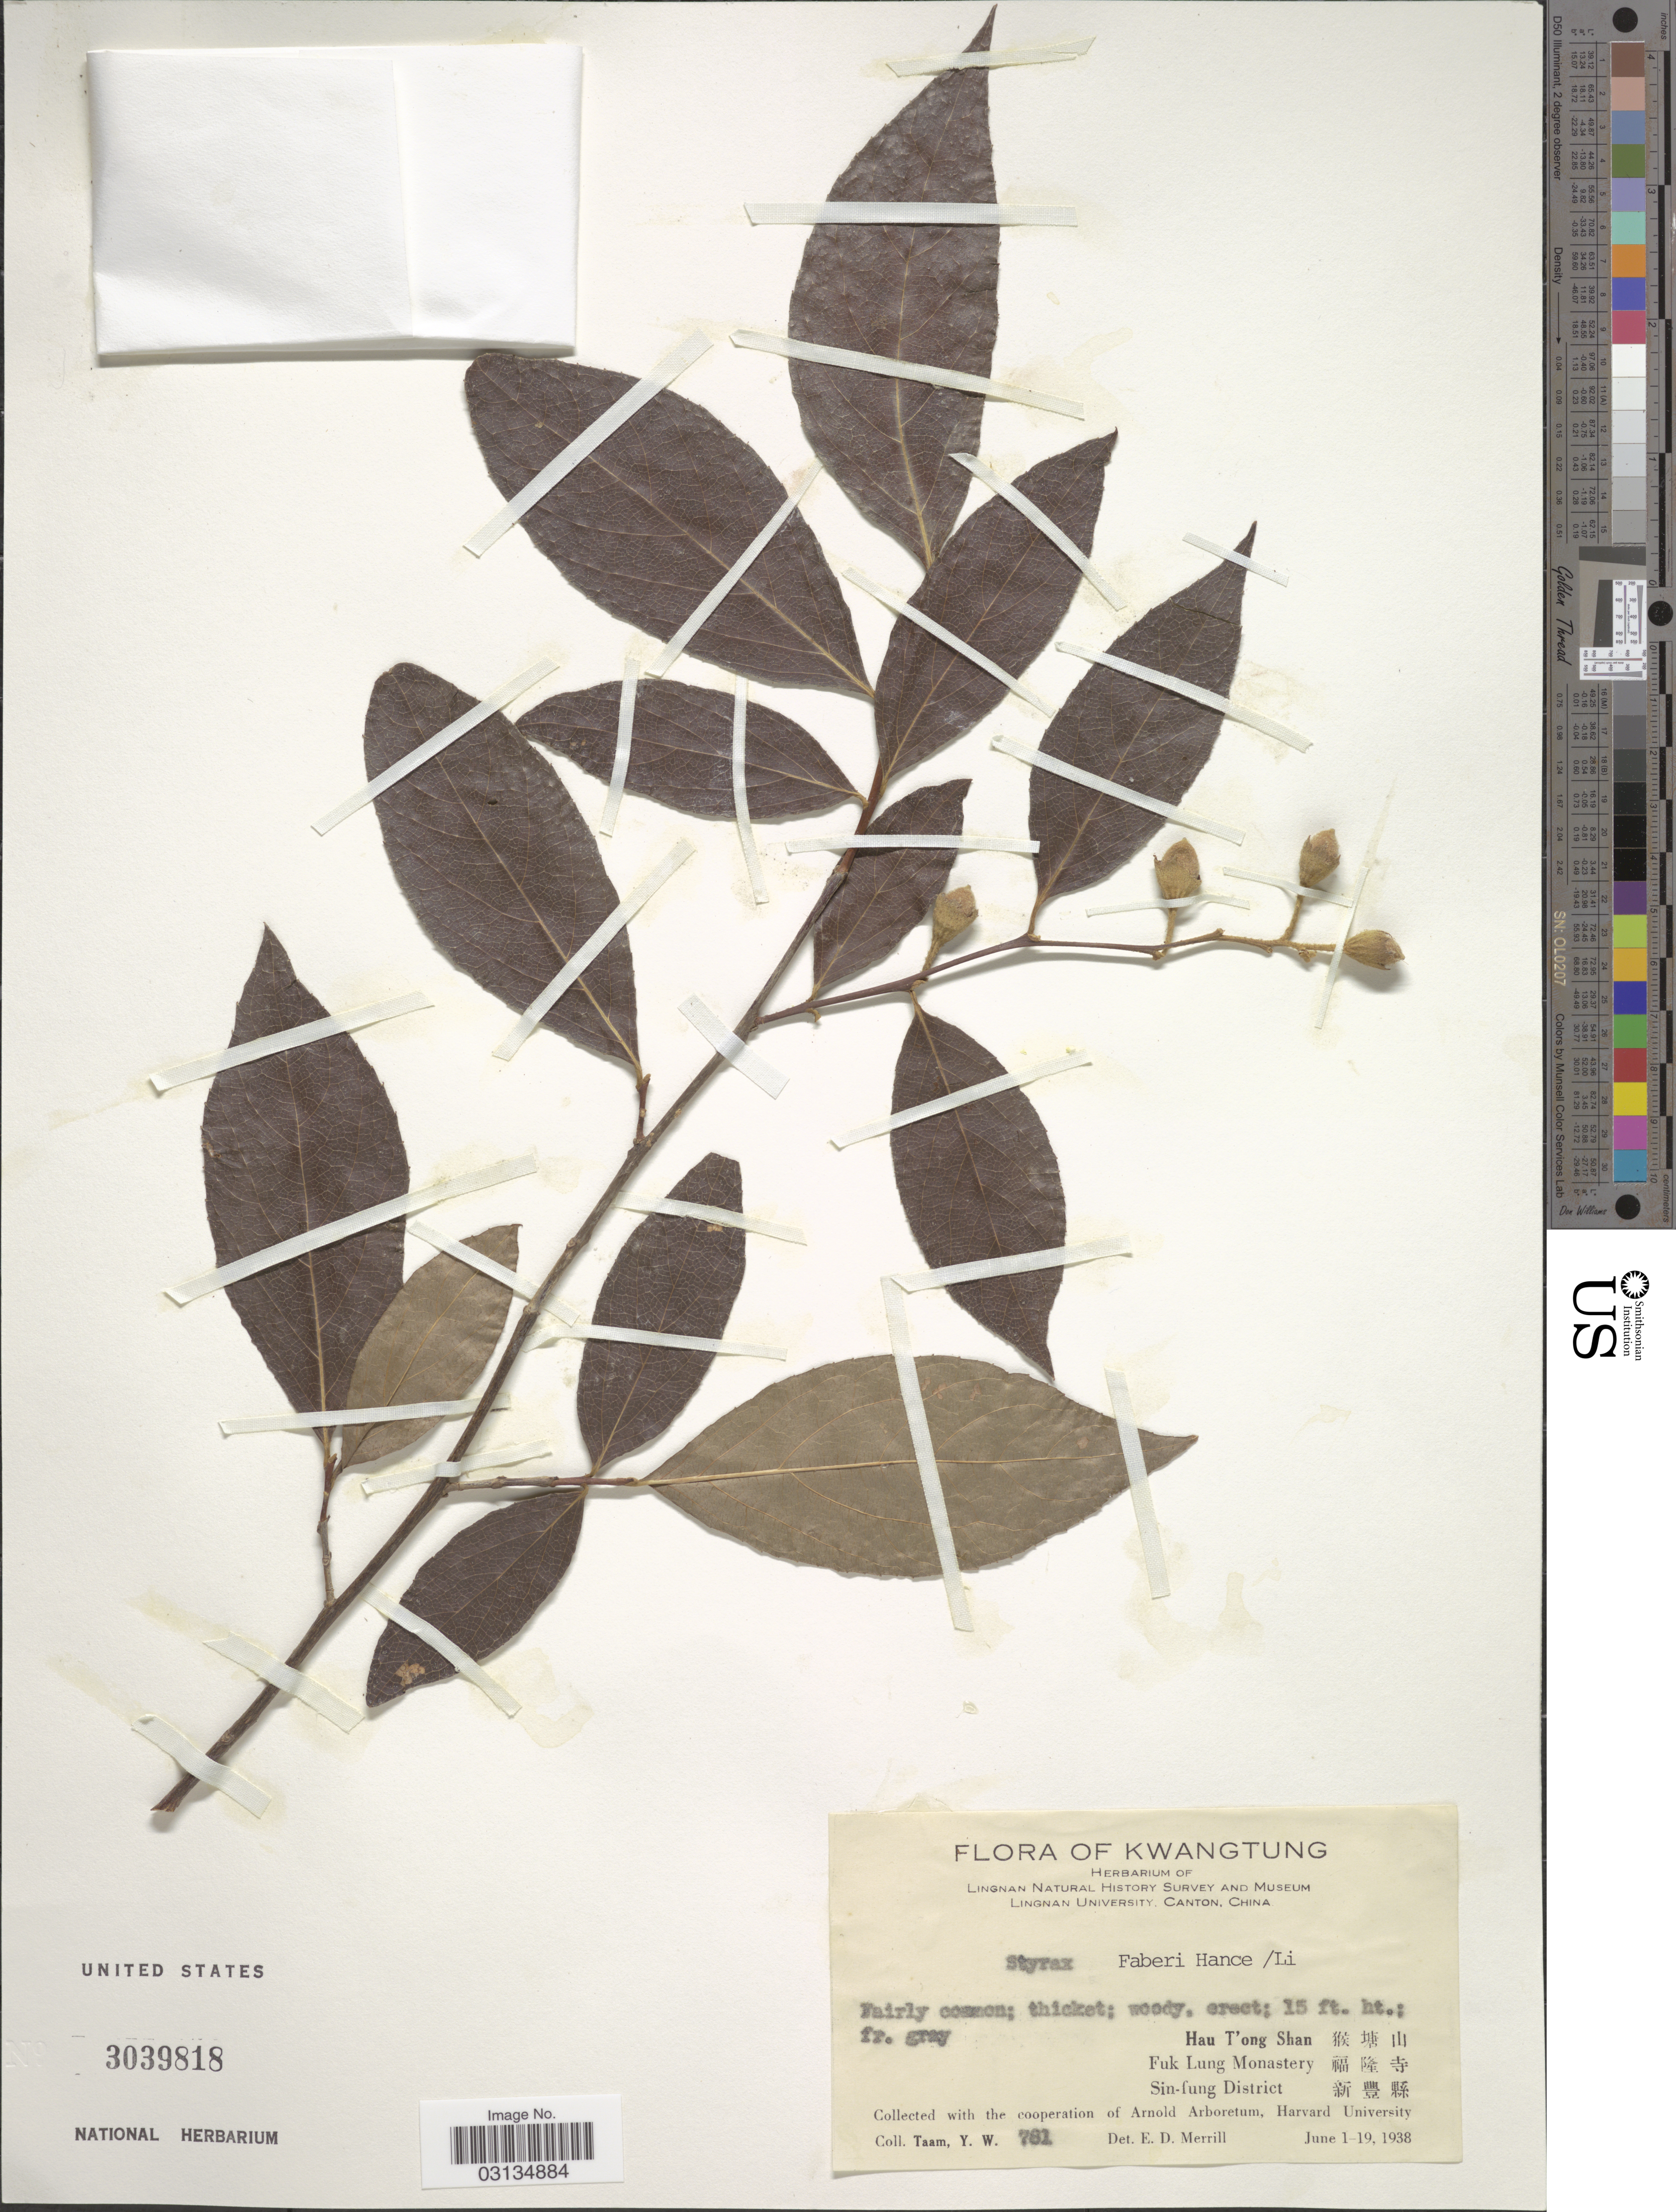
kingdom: Plantae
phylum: Tracheophyta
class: Magnoliopsida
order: Ericales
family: Styracaceae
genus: Styrax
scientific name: Styrax faberi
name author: Perkins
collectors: Y. W. Taam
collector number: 781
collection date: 1938-06-01/1938-06-19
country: China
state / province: Guangdong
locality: Kwangtung. Hau T'ong Shan. Fuk Lung Monastery. Sin-fung District.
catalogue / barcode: US 3039818